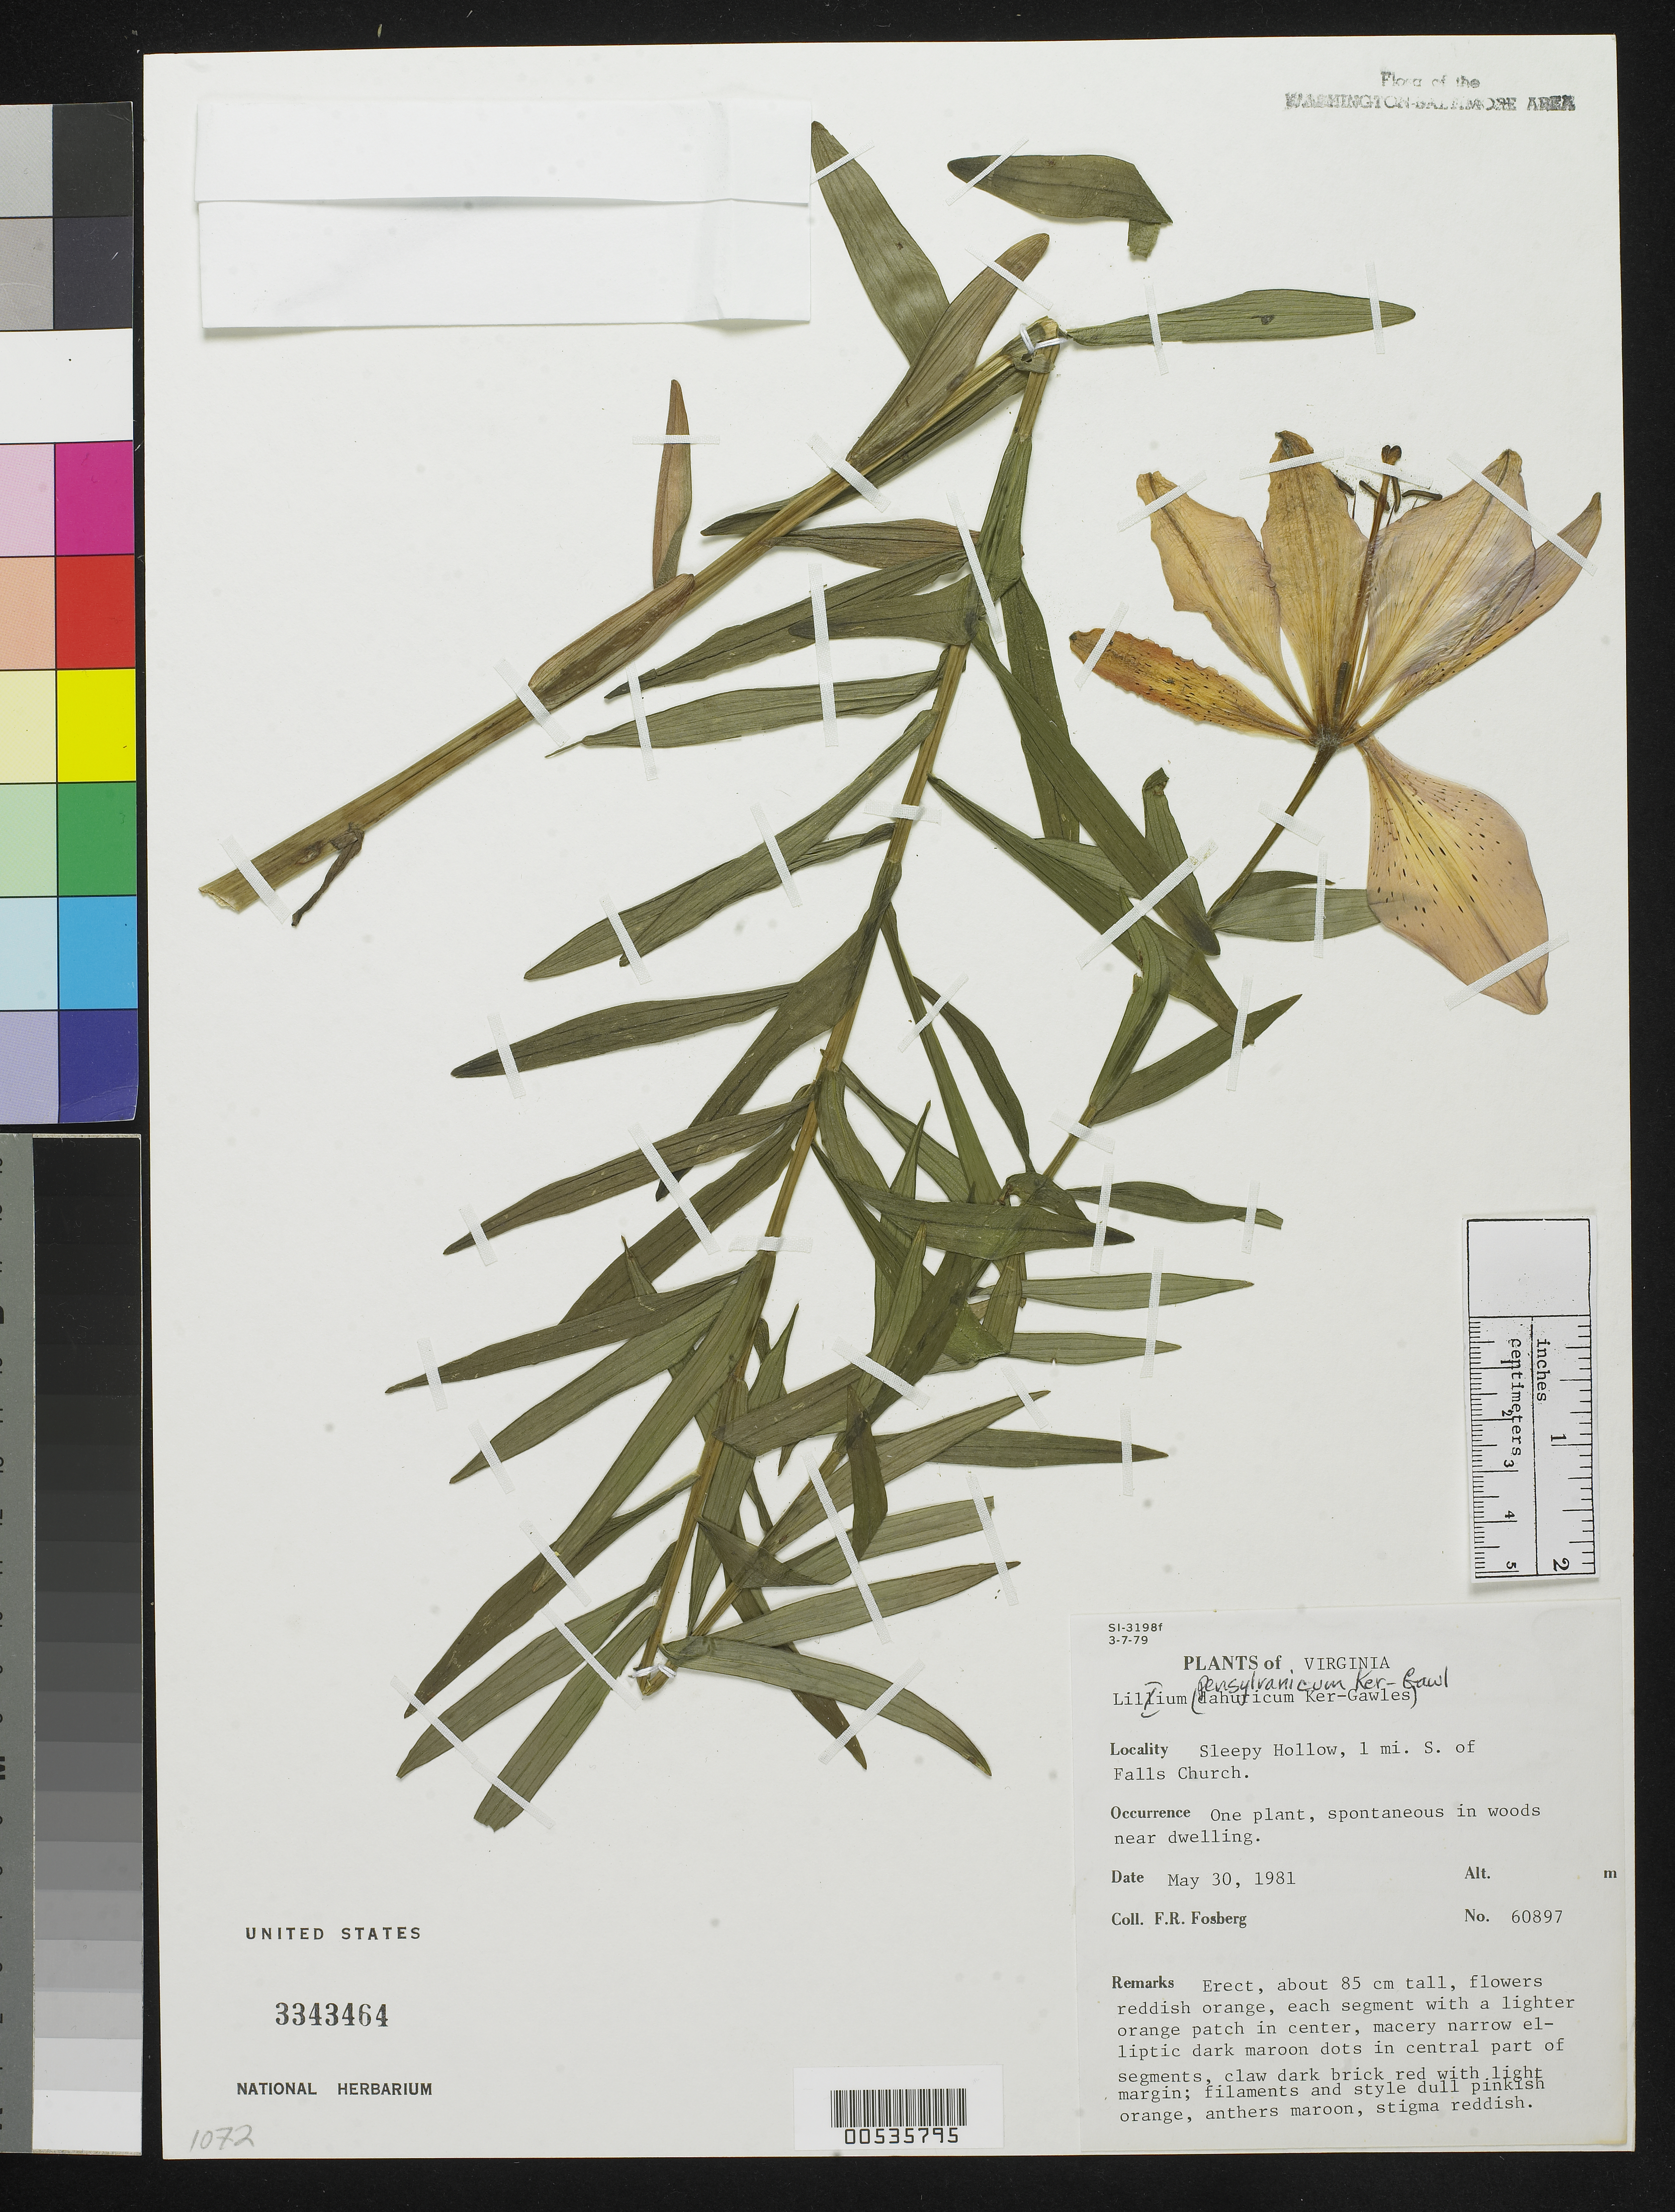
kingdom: Plantae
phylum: Tracheophyta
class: Liliopsida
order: Liliales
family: Liliaceae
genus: Lilium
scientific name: Lilium pensylvanicum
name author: Ker Gawl.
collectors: F. R. Fosberg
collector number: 60897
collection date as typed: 30 May 1981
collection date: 1981-05-30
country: United States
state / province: Maryland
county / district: Montgomery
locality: Potomac, Rockwood Estates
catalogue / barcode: US 3343464